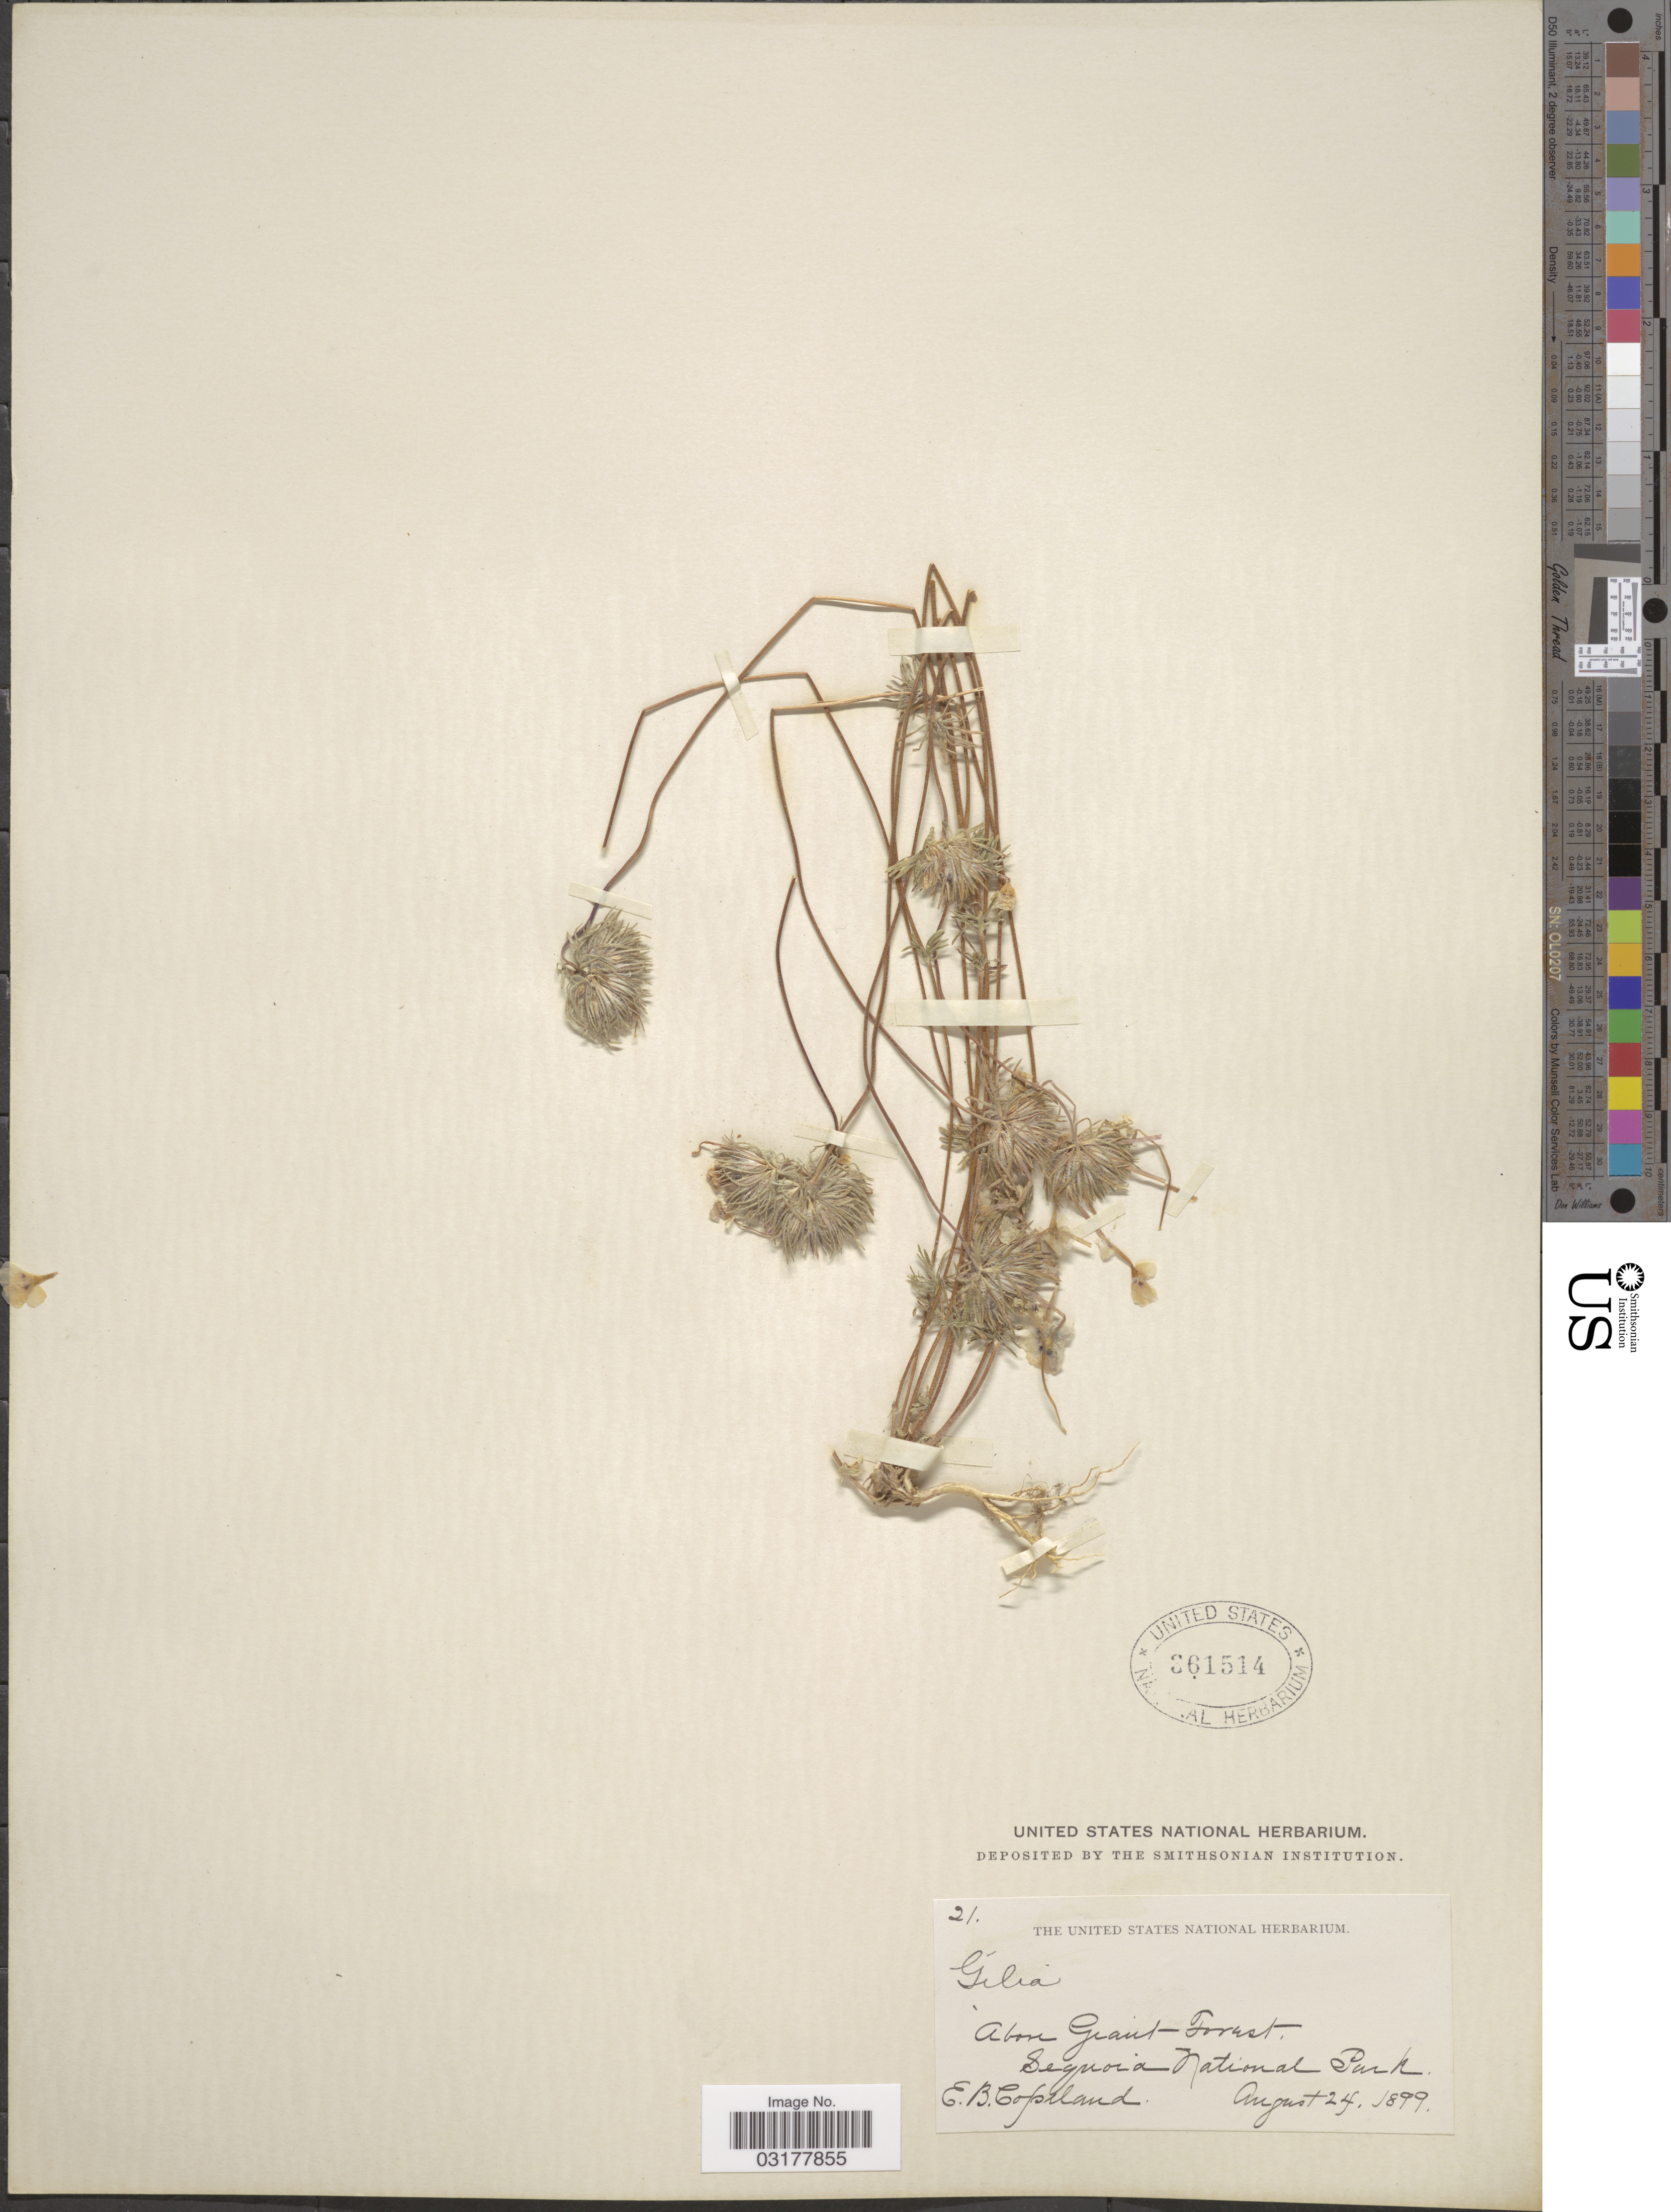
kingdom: Plantae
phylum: Tracheophyta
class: Magnoliopsida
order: Ericales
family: Polemoniaceae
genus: Leptosiphon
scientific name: Leptosiphon montanus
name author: (Greene) J.M. Porter & L.A. Johnson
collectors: E. B. Copeland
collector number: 21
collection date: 1899-08-24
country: United States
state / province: California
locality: Above Giant Forest. Sequoia National Park.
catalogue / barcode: US 361514